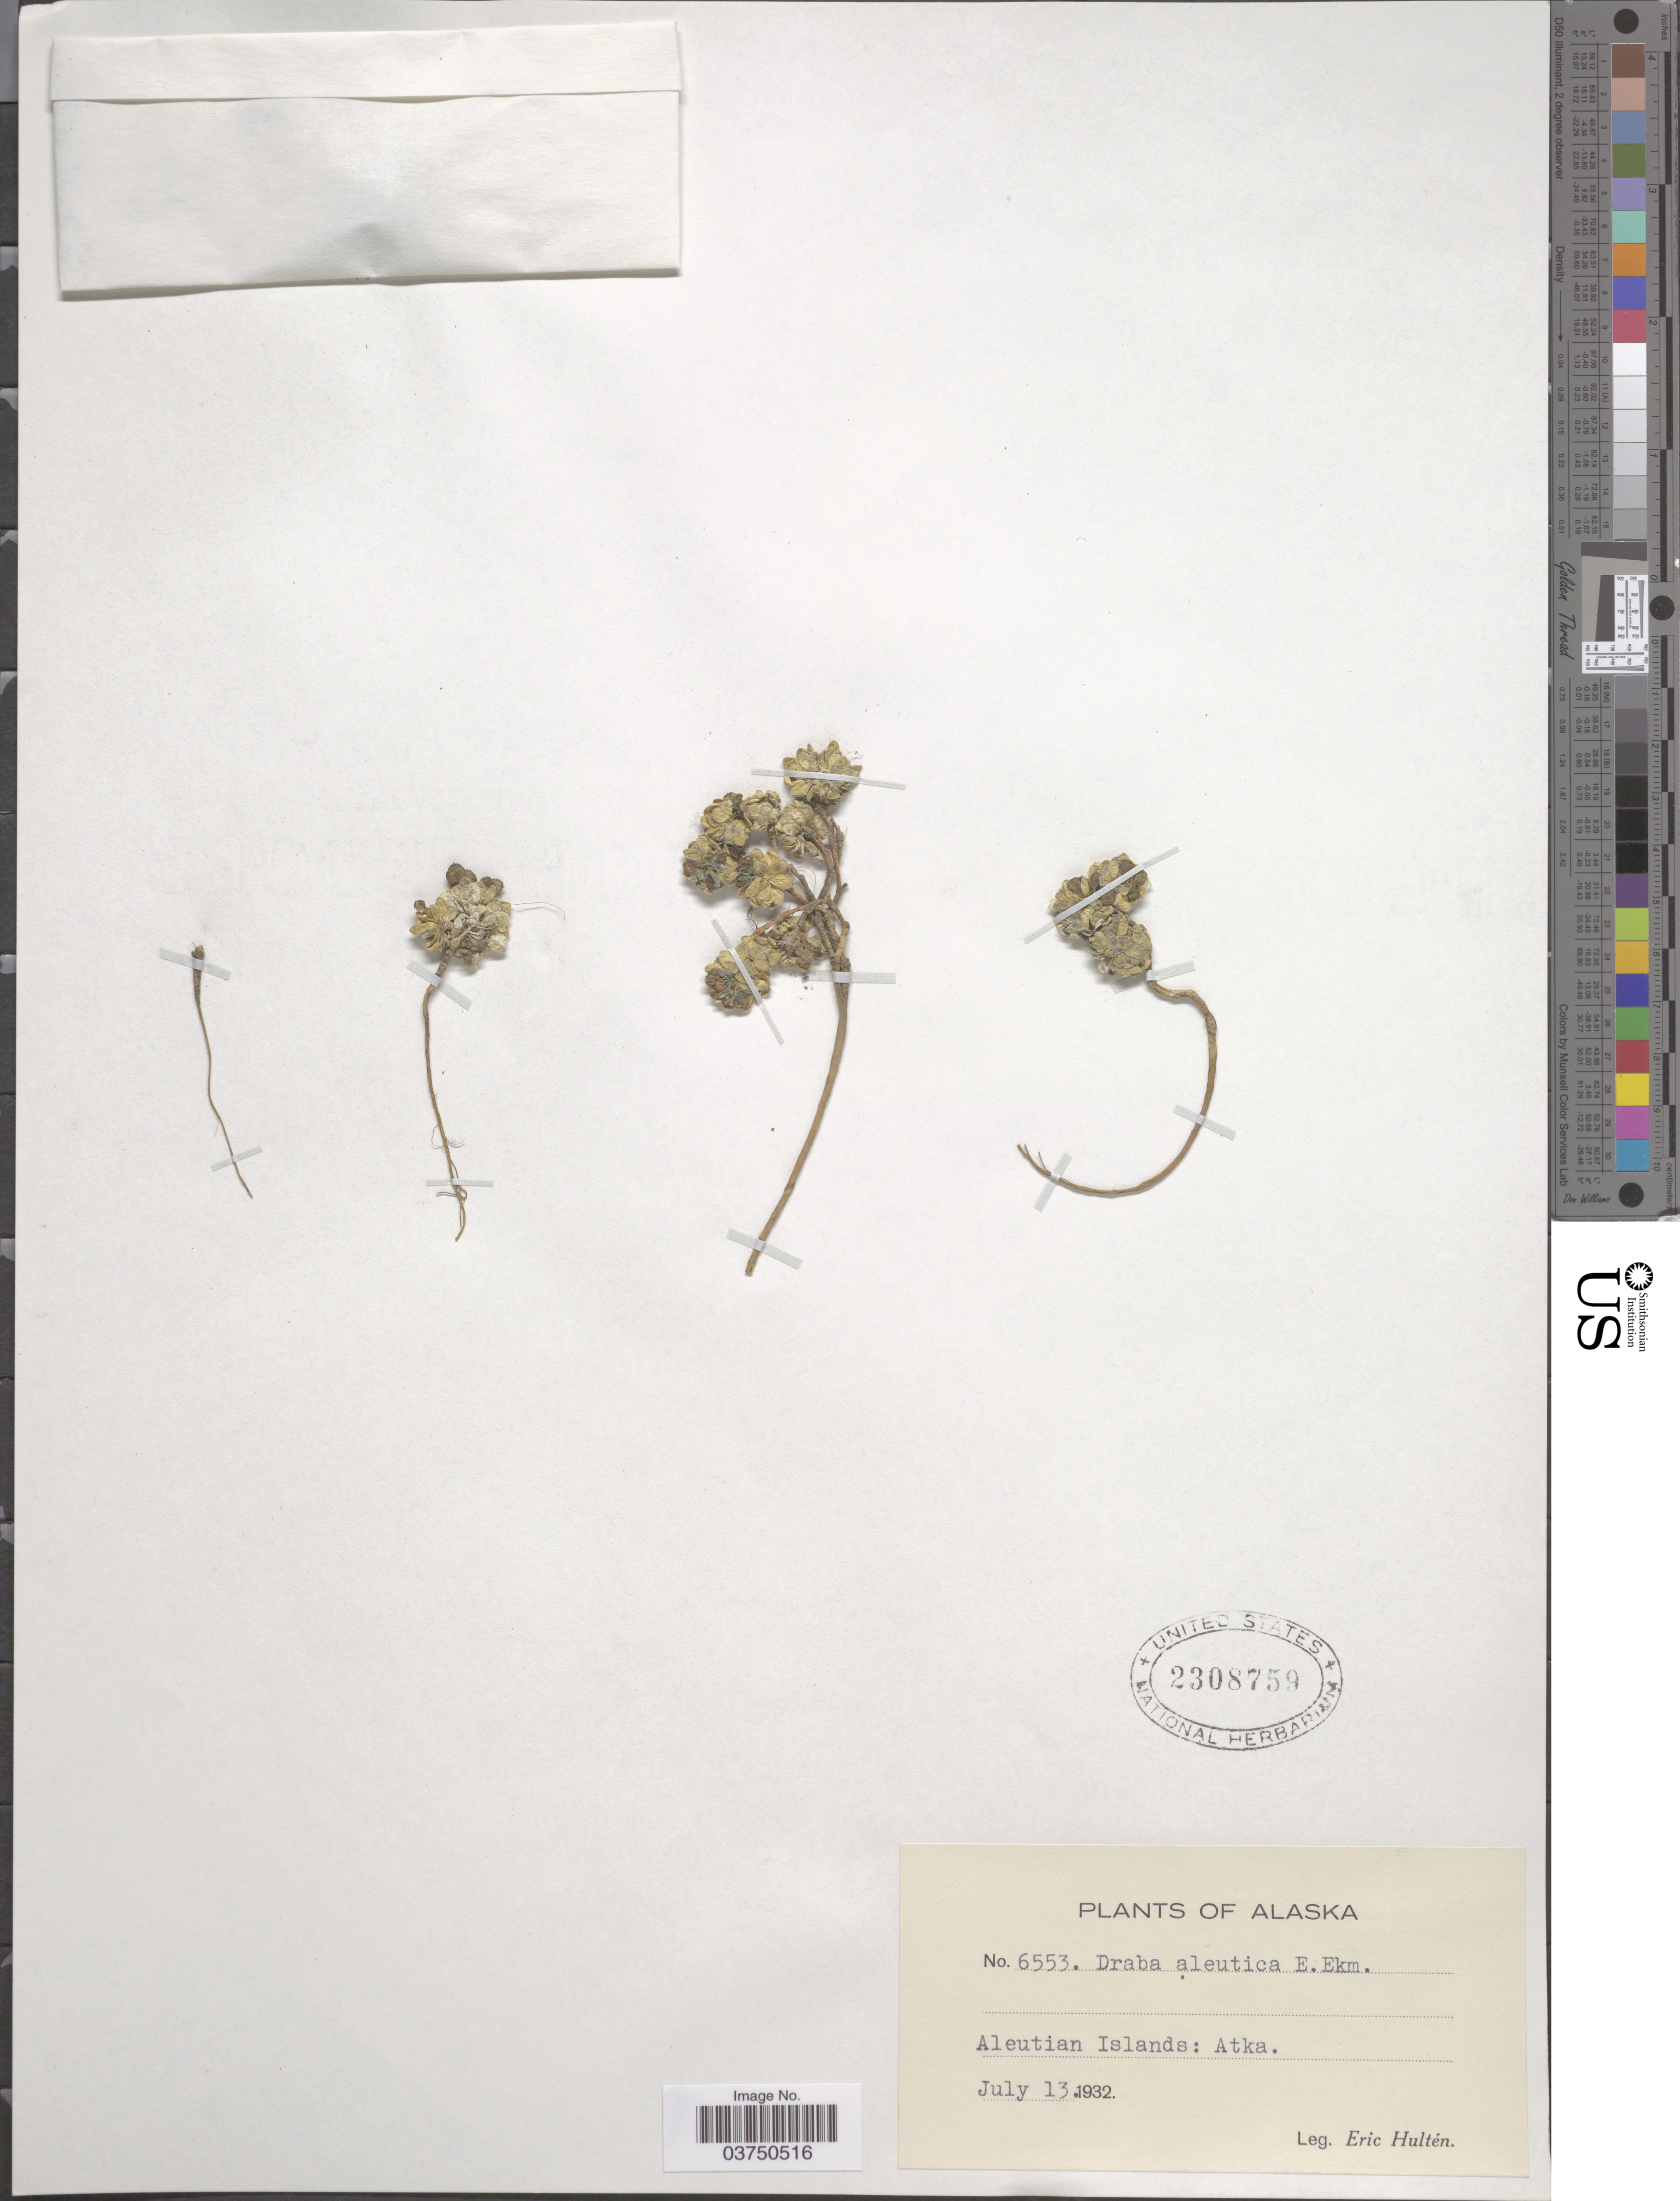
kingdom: Plantae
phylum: Tracheophyta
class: Magnoliopsida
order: Brassicales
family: Brassicaceae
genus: Draba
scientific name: Draba aleutica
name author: Ekman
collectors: E. G. Hultén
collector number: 6553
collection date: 1932-07-13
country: United States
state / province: Alaska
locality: Aleutian Islands: Atka.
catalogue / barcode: US 2308759